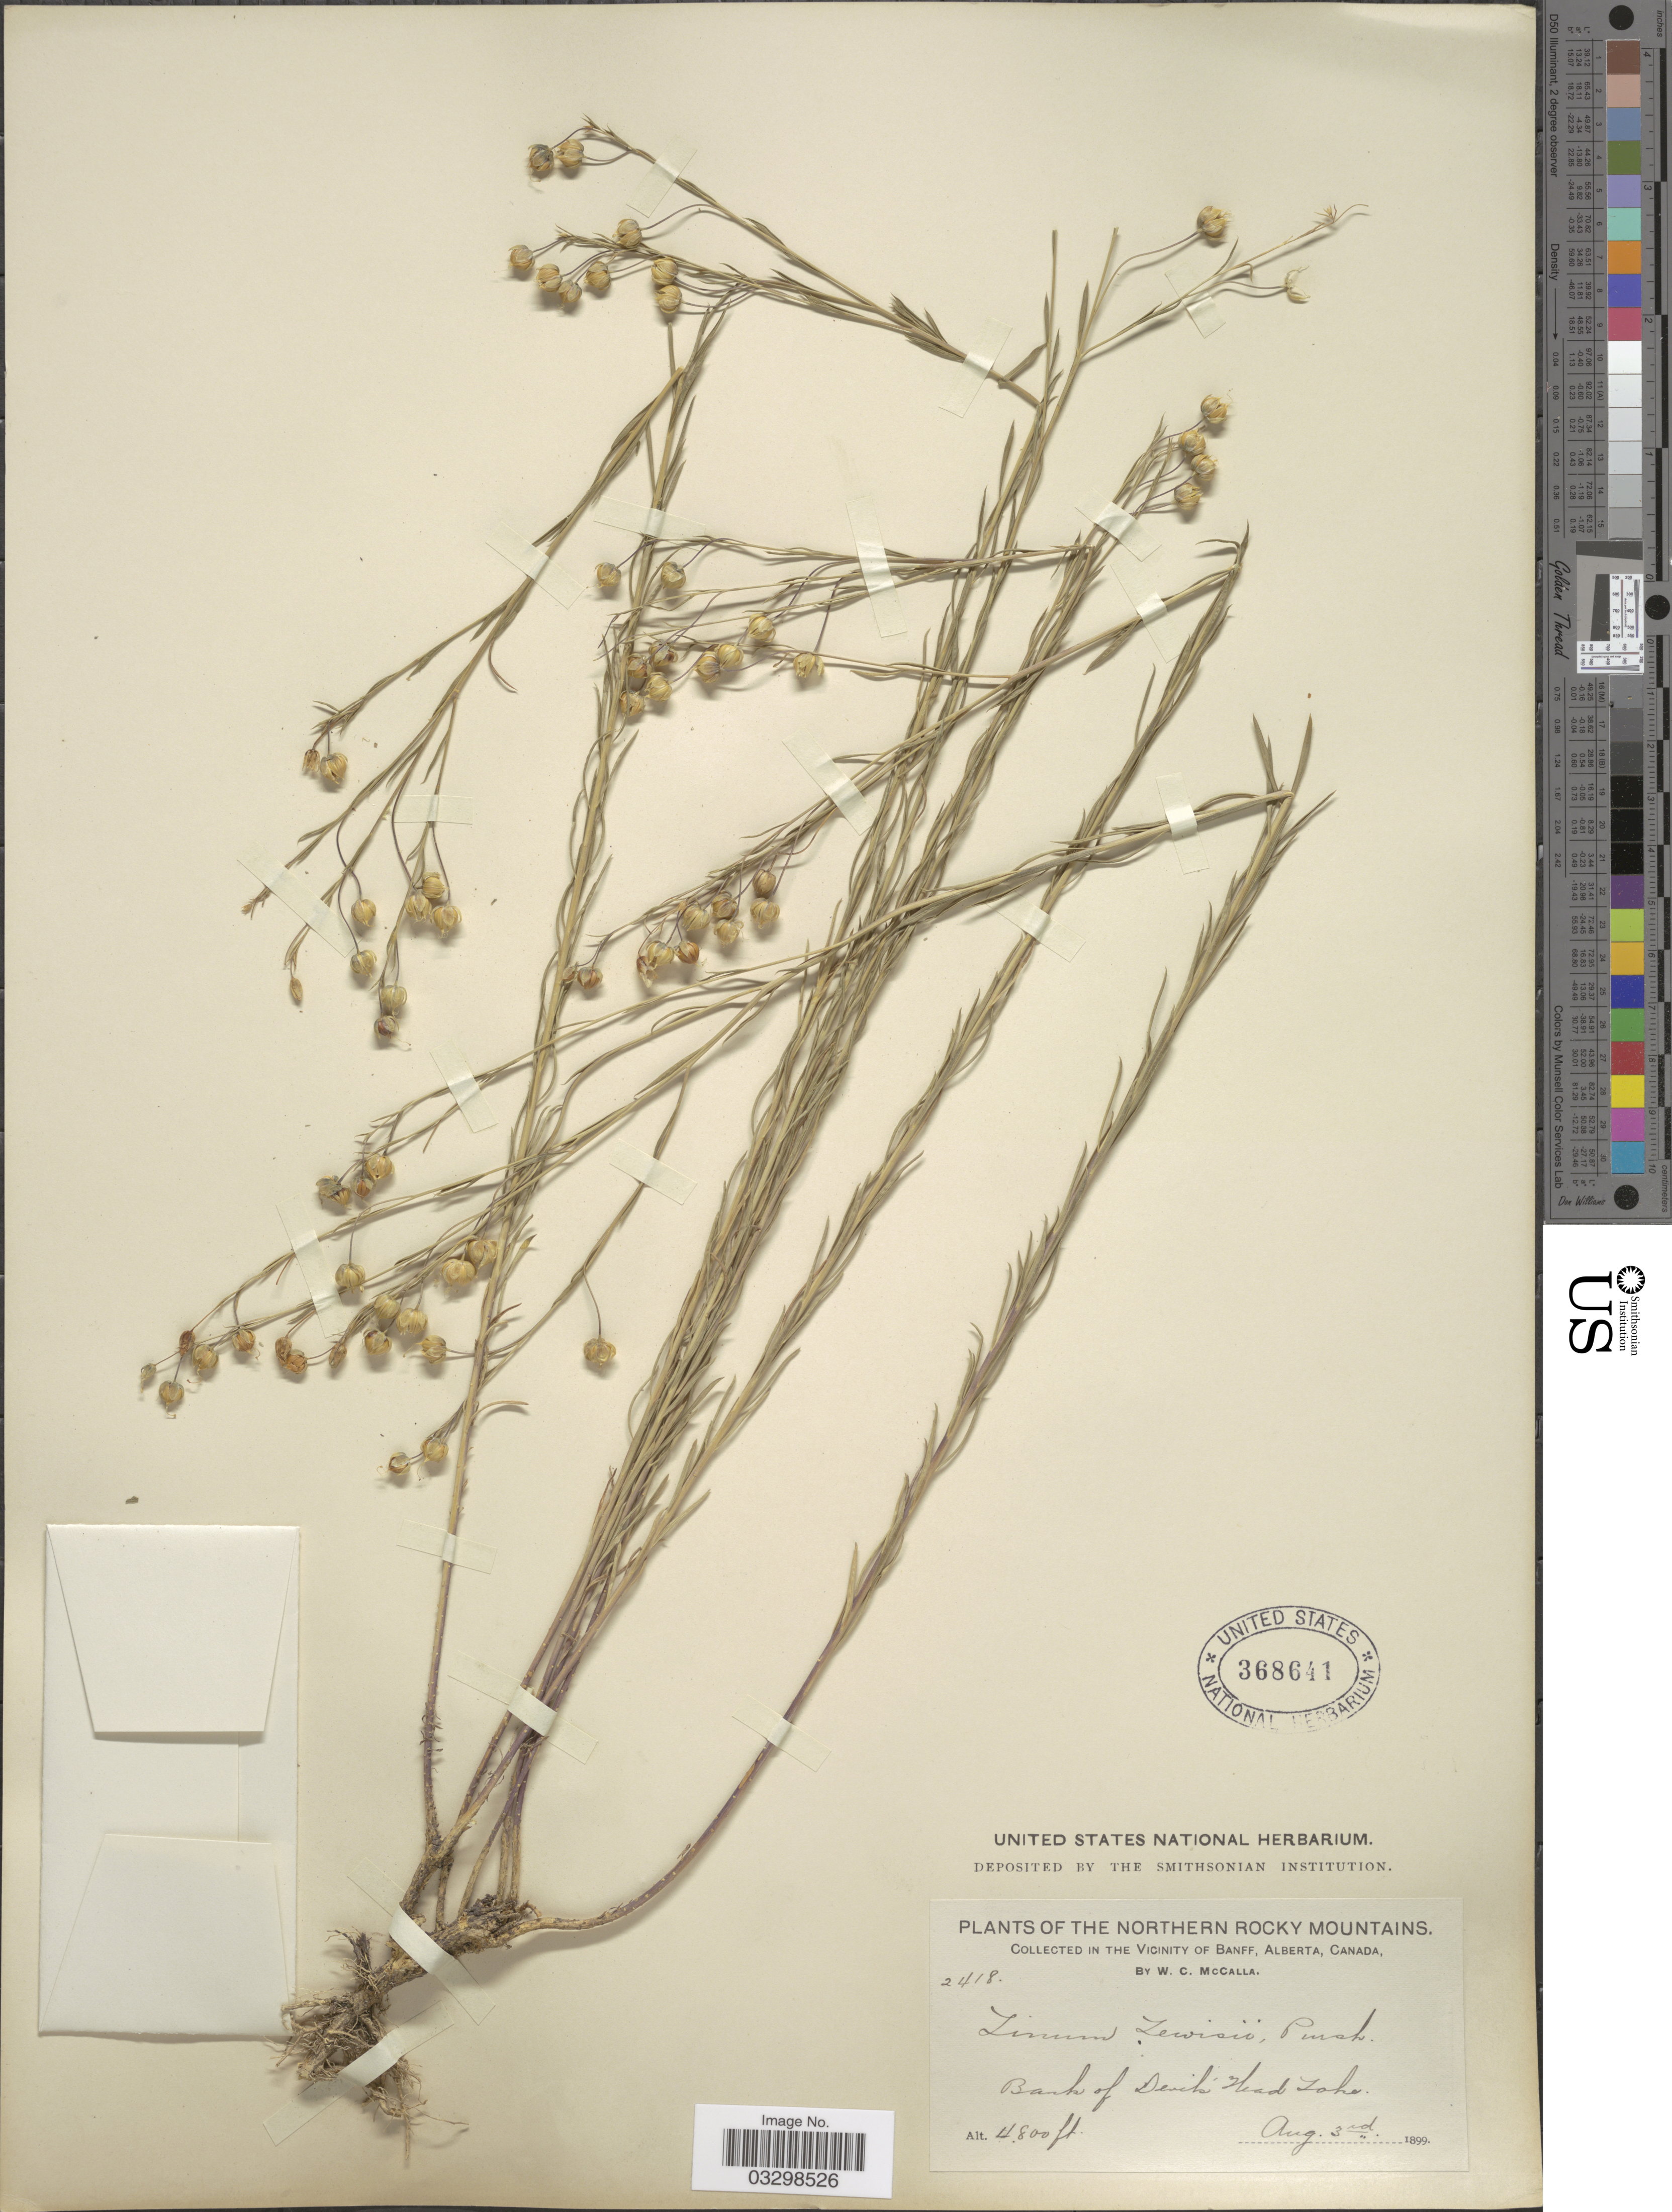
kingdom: Plantae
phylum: Tracheophyta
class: Magnoliopsida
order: Malpighiales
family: Linaceae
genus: Linum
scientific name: Linum lewisii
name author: Pursh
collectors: W. McCalla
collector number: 2418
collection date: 1899-08-03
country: Canada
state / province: Alberta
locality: Northern Rocky Mountains, in The Vicinity of Banff. Bank of Devil's Head Lake.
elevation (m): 1463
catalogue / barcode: US 368641